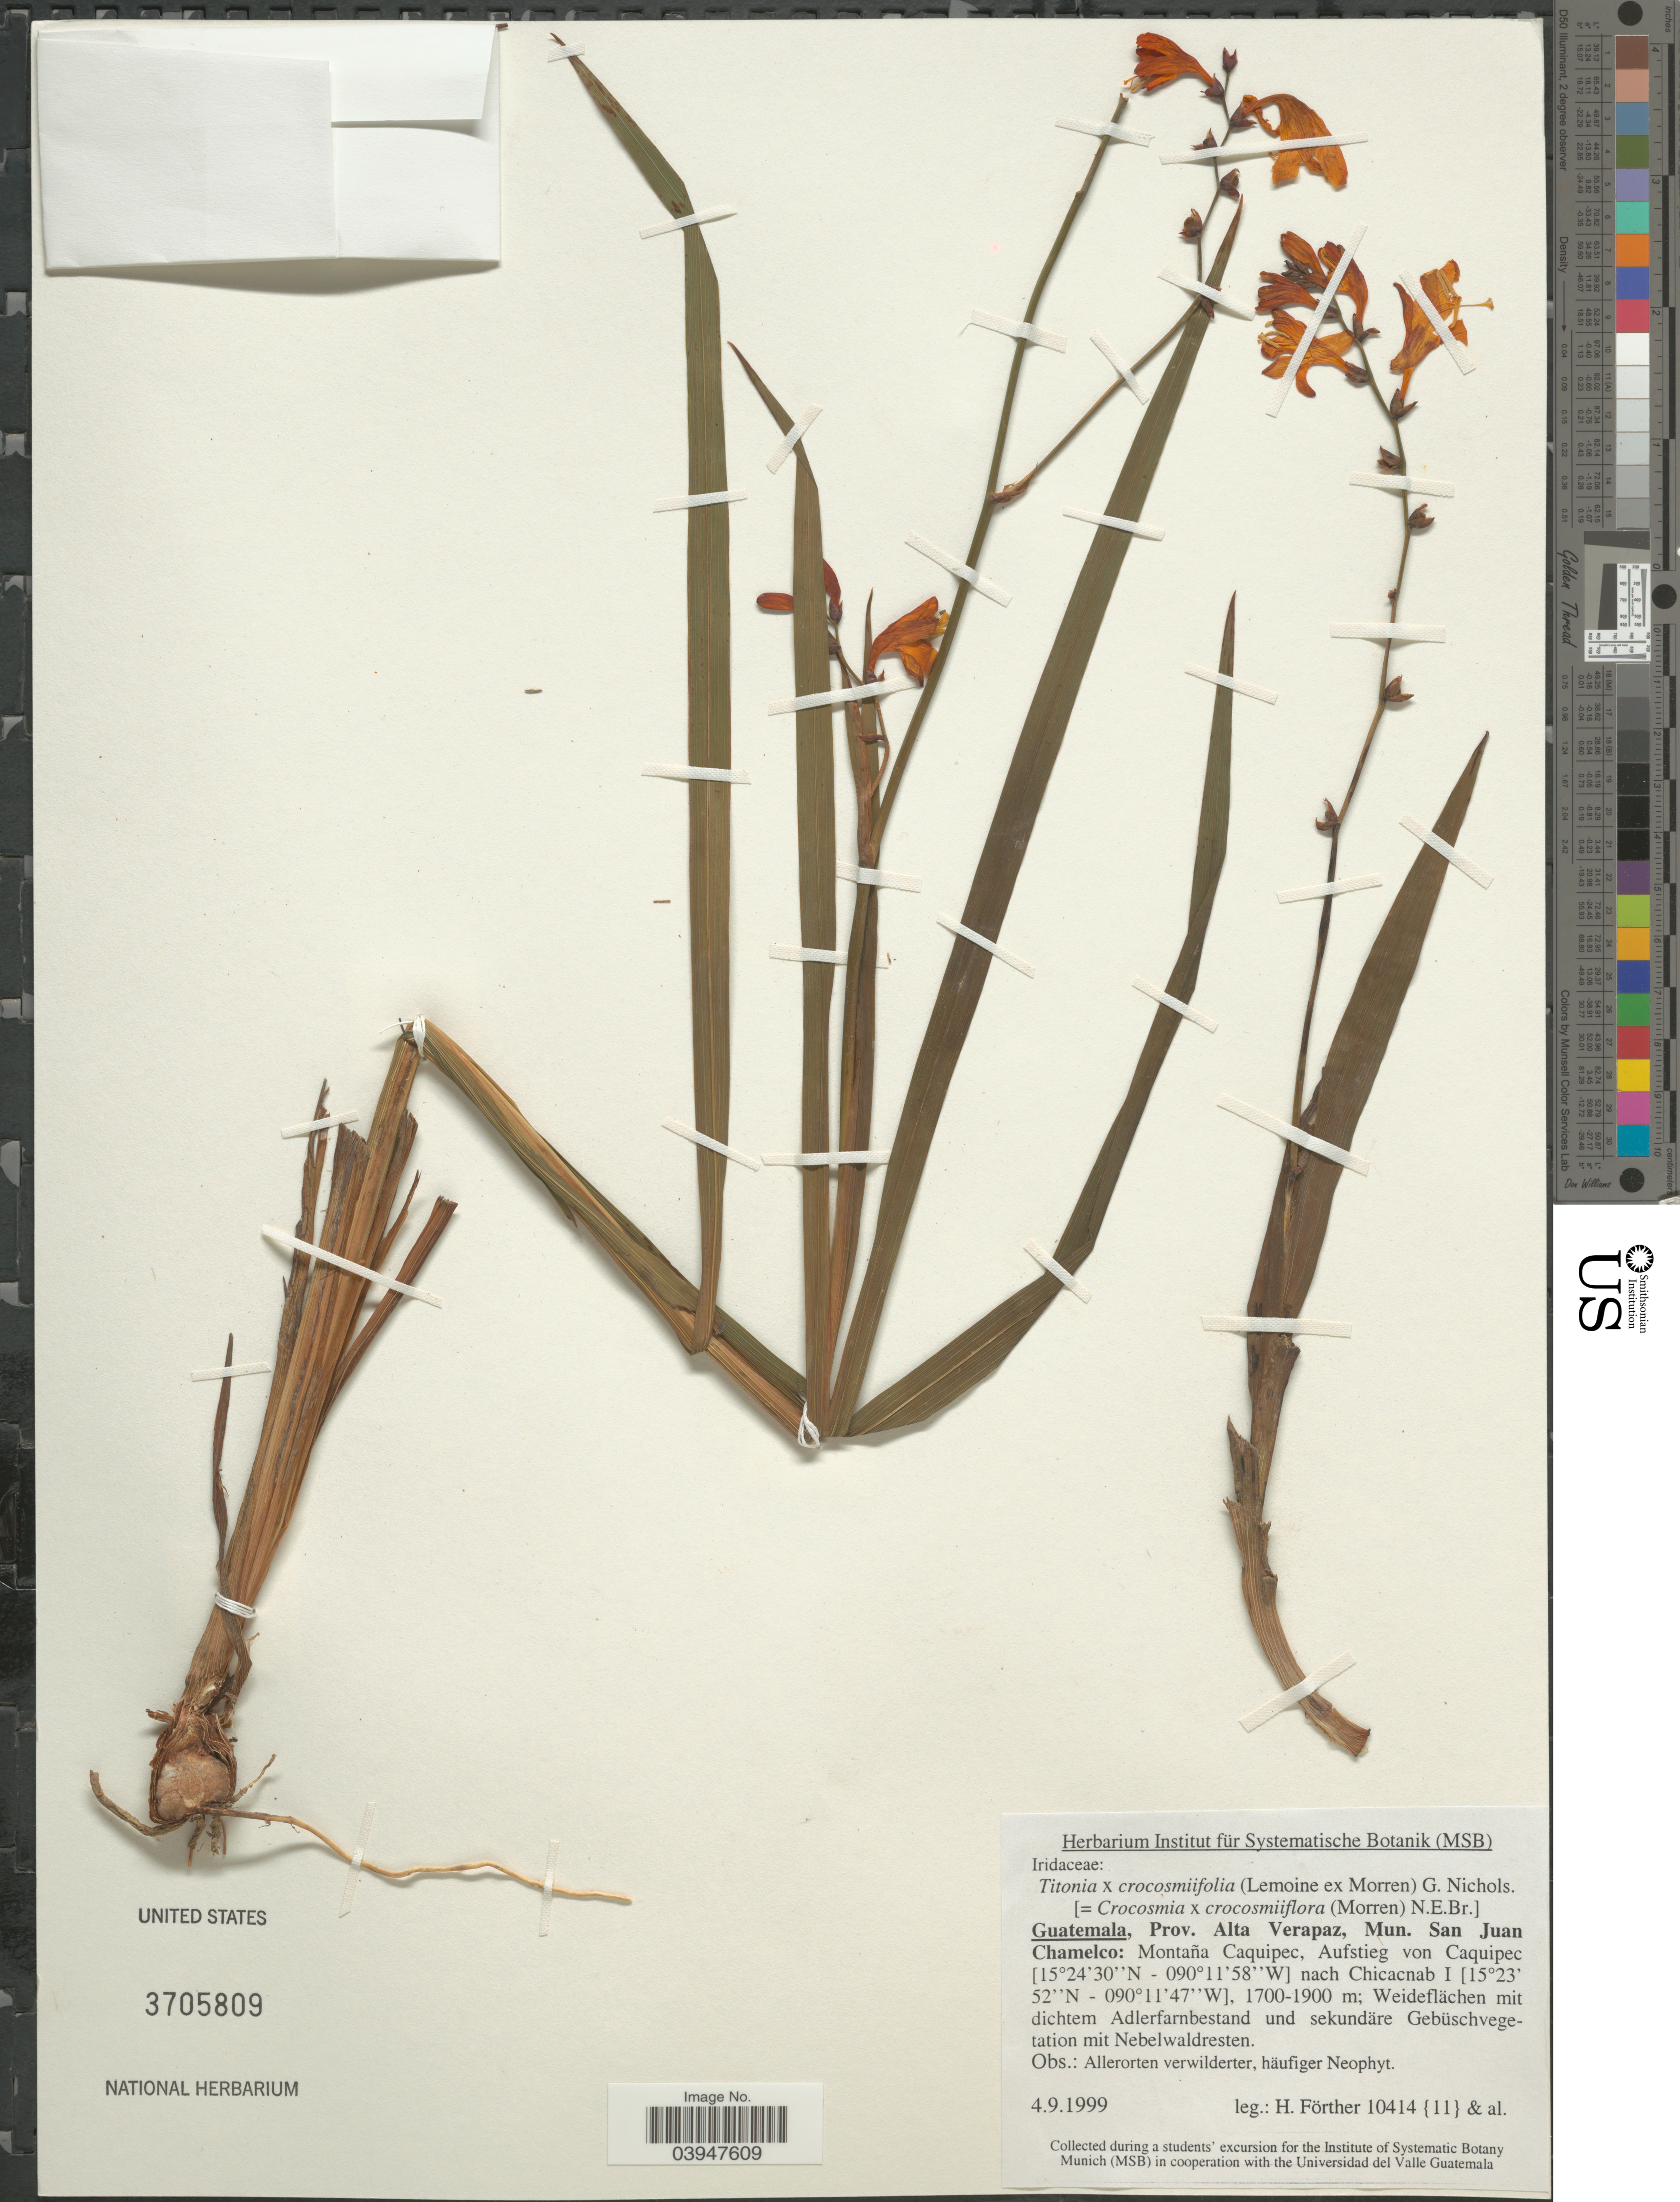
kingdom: Plantae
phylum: Tracheophyta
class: Liliopsida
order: Asparagales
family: Iridaceae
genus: Crocosmia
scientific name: Crocosmia x crocosmiiflora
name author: (Lemoine) N.E. Br.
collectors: H. Förther & et al.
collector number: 10414{11}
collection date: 1999-09-04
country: Guatemala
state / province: Alta Verapaz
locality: Mun. San Juan. Chamelco: Montaña Caquipec, Aufstieg von Caquipec nach Chicacnab I.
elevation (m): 1700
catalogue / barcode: US 3705809